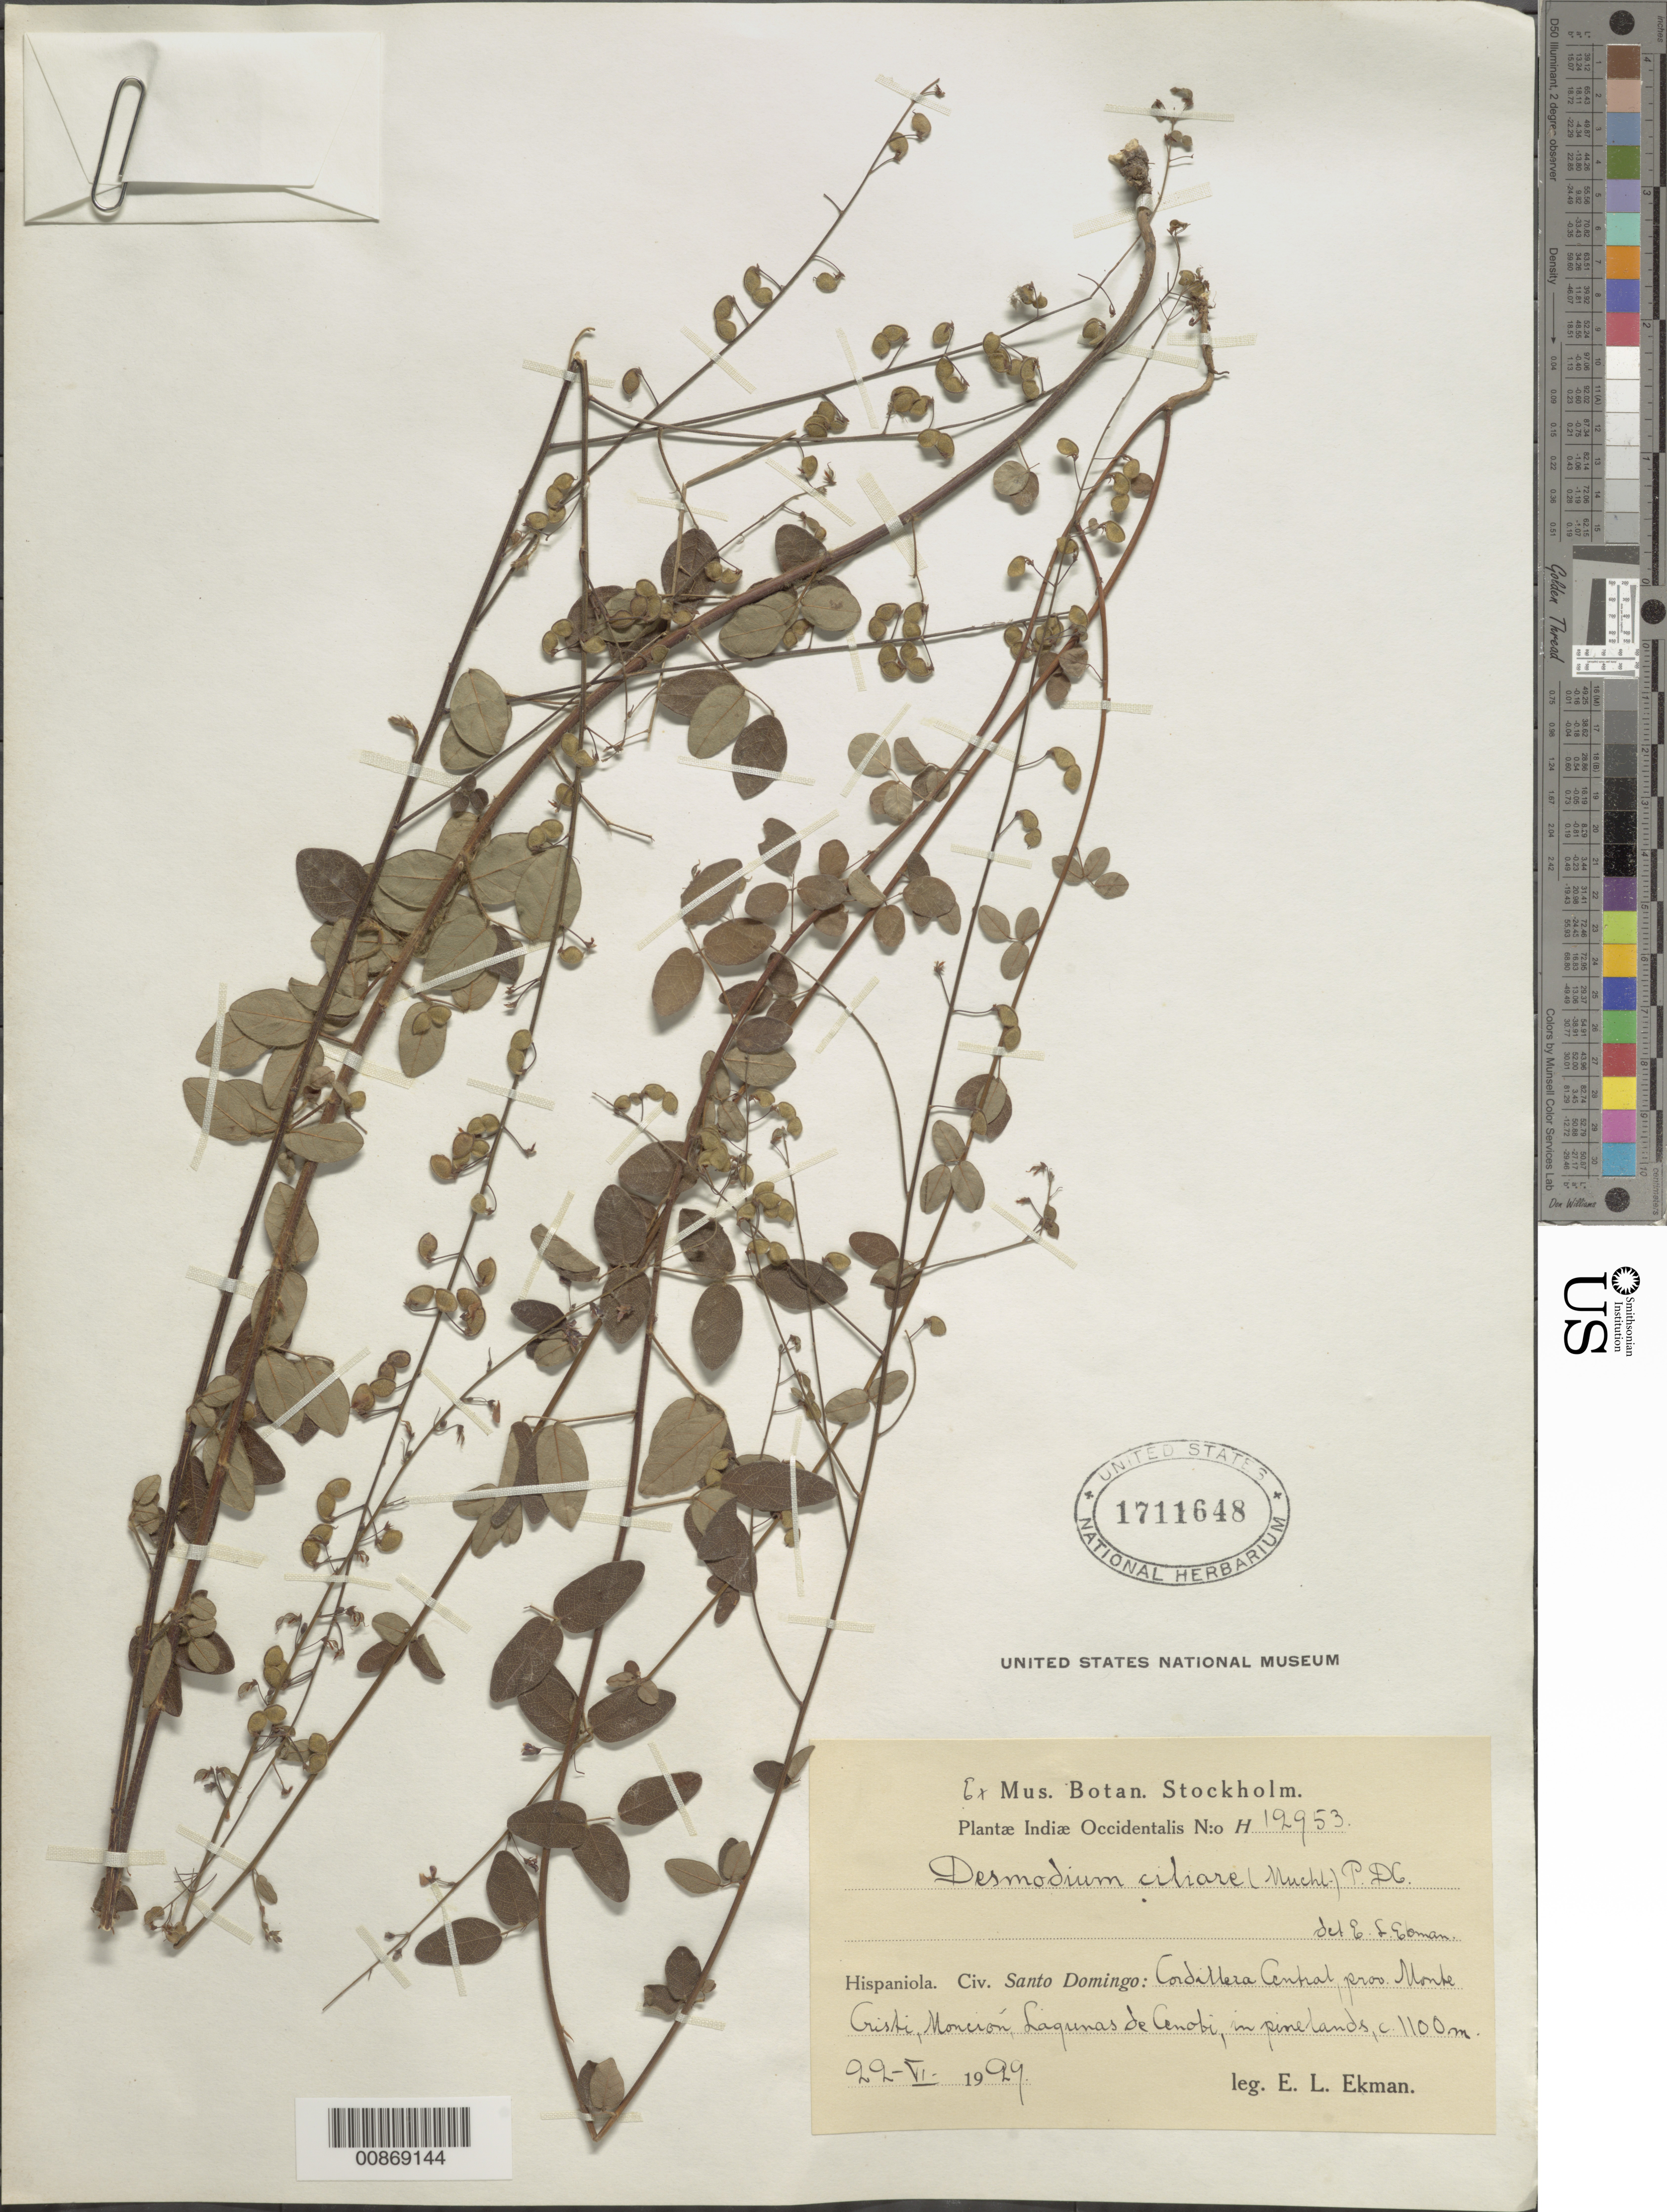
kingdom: Plantae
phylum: Tracheophyta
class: Magnoliopsida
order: Fabales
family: Fabaceae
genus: Desmodium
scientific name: Desmodium ciliare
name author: (Muhl. ex Willd.) DC.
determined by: Ekman, E. L.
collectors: E. L. Ekman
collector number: H 12953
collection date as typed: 22 Jun 1929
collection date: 1929-06-22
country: Dominican Republic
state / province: Monte Cristi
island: Hispaniola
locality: Cordillera Central, Monción, Lagunas de Cenobi.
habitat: In pinelands.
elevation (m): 1100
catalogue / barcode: US 1711648